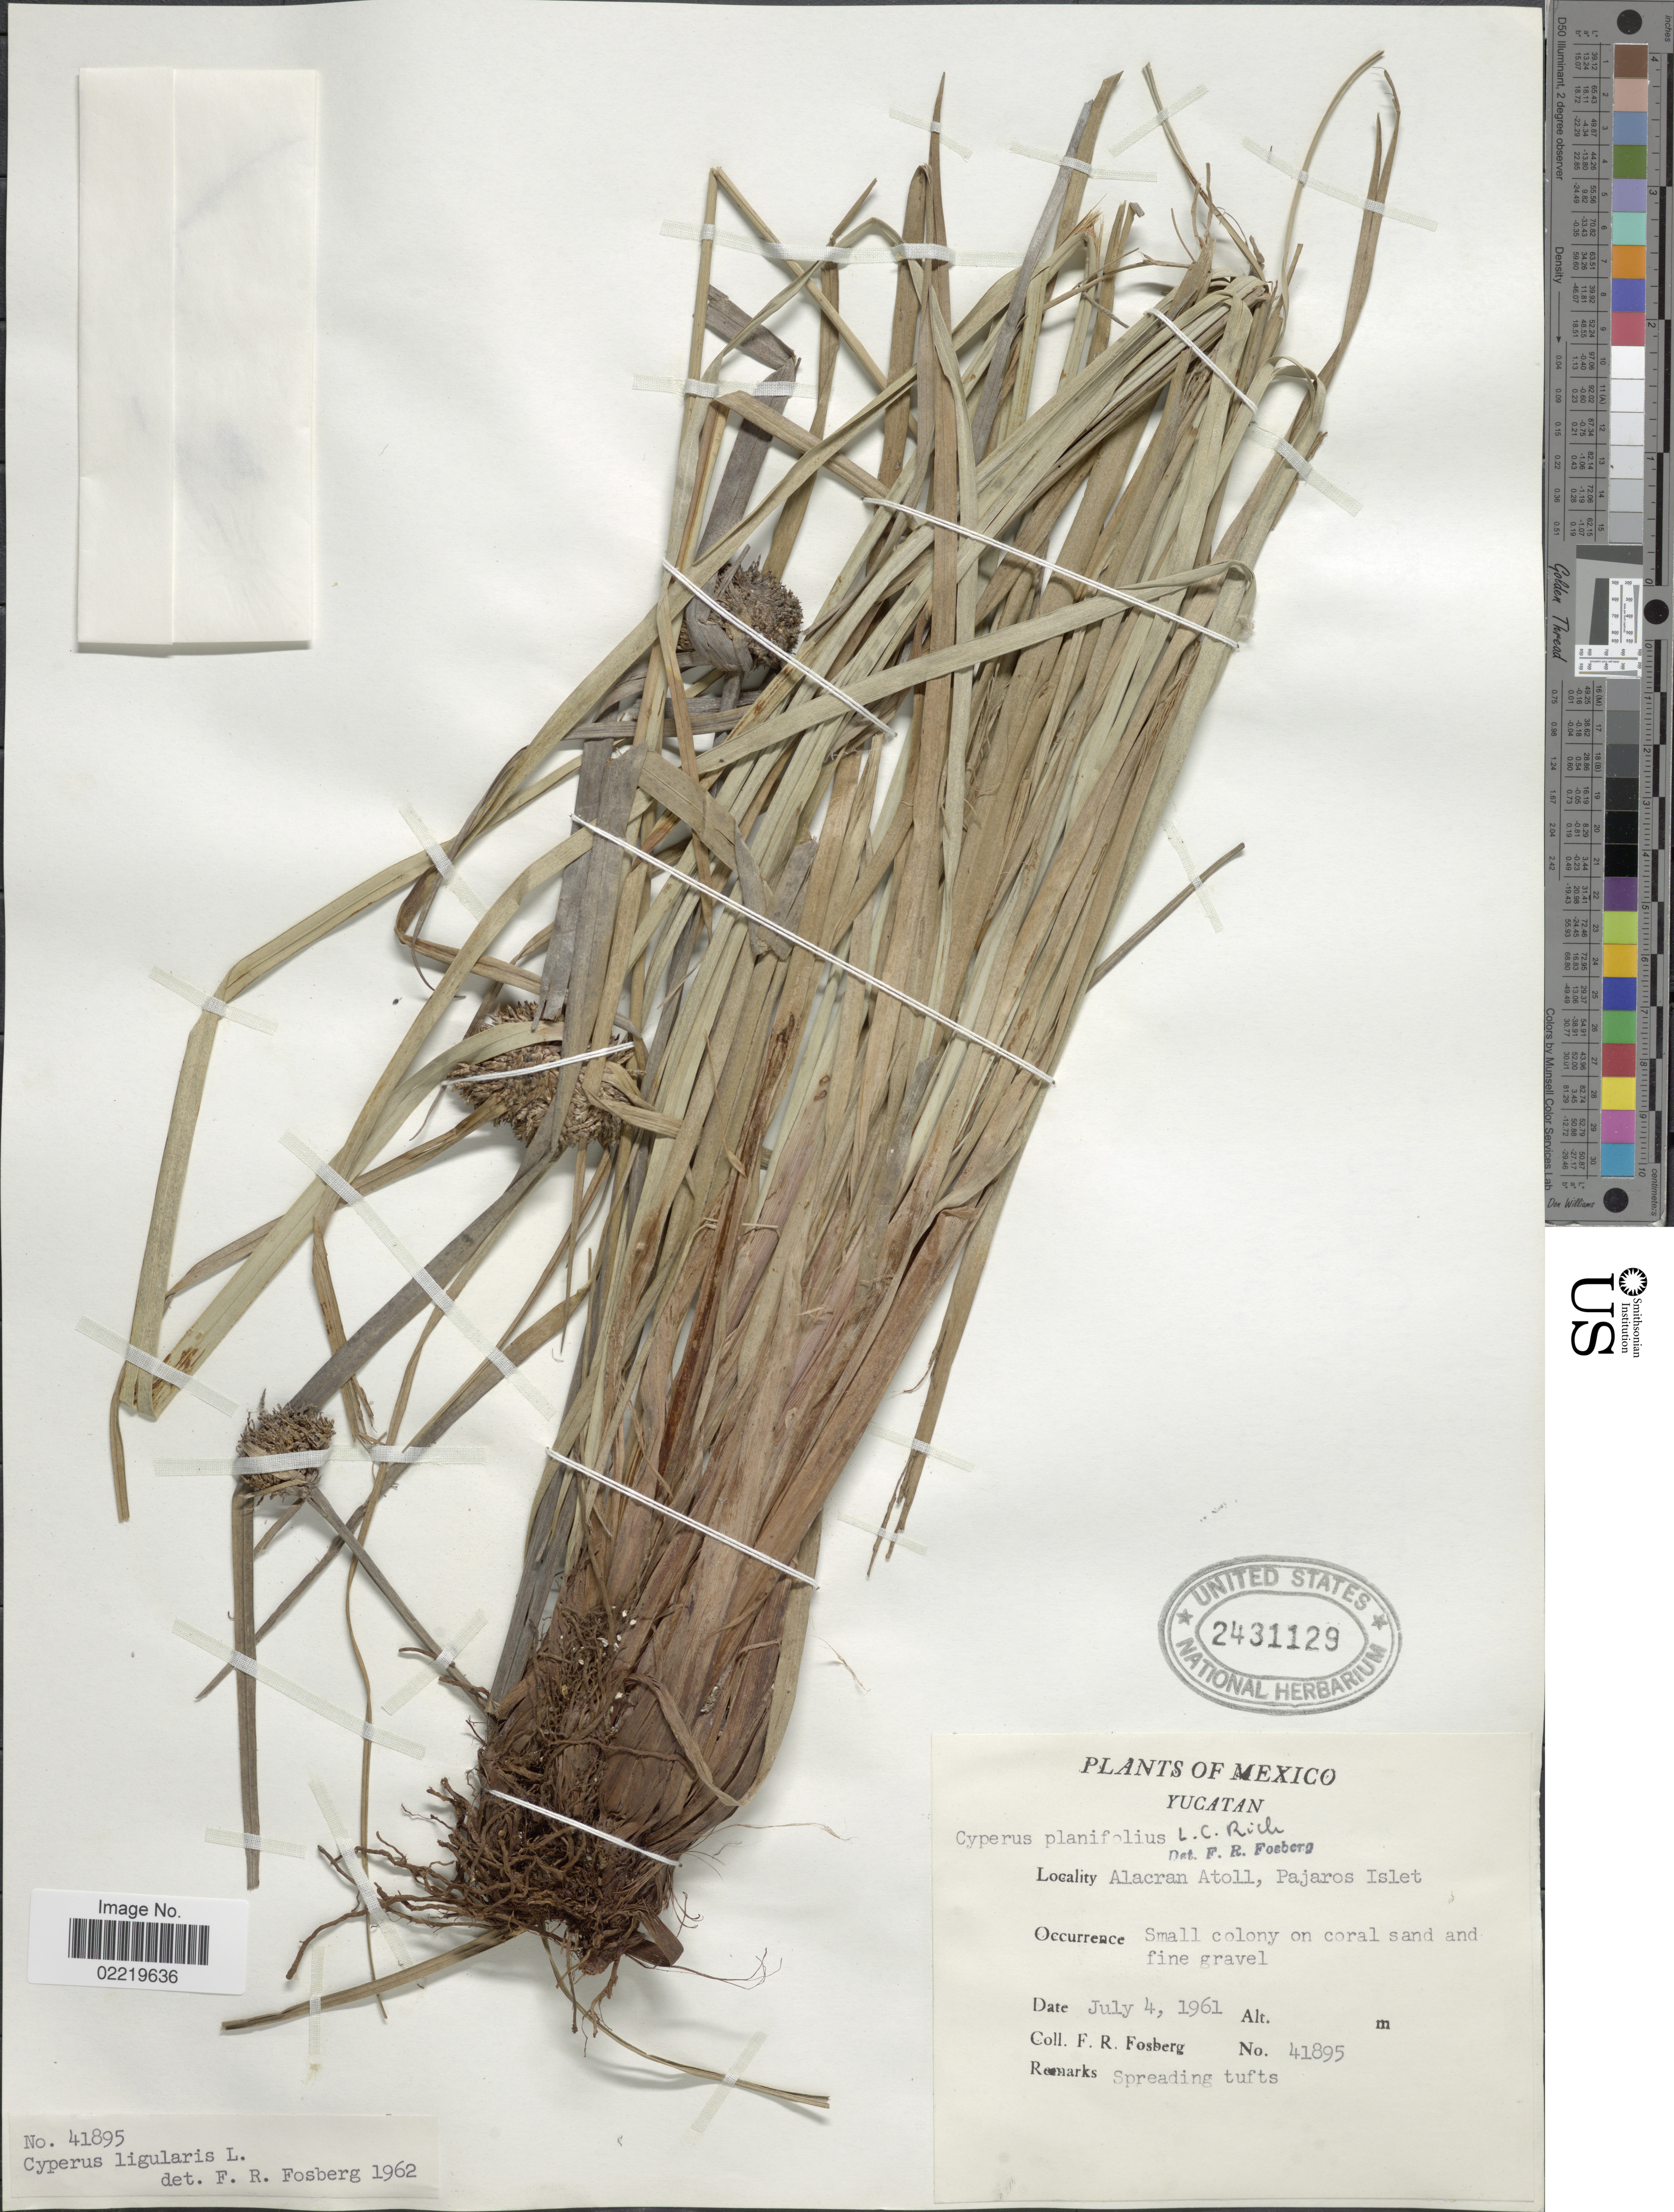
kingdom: Plantae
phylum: Tracheophyta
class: Liliopsida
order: Poales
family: Cyperaceae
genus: Cyperus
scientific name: Cyperus planifolius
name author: Rich.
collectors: F. R. Fosberg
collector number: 41895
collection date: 1961-07-04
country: Mexico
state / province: Yucatán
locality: Alacran Atoll, Pajaros Islet, Small colony on coral sand and fine gravel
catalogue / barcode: US 2431129